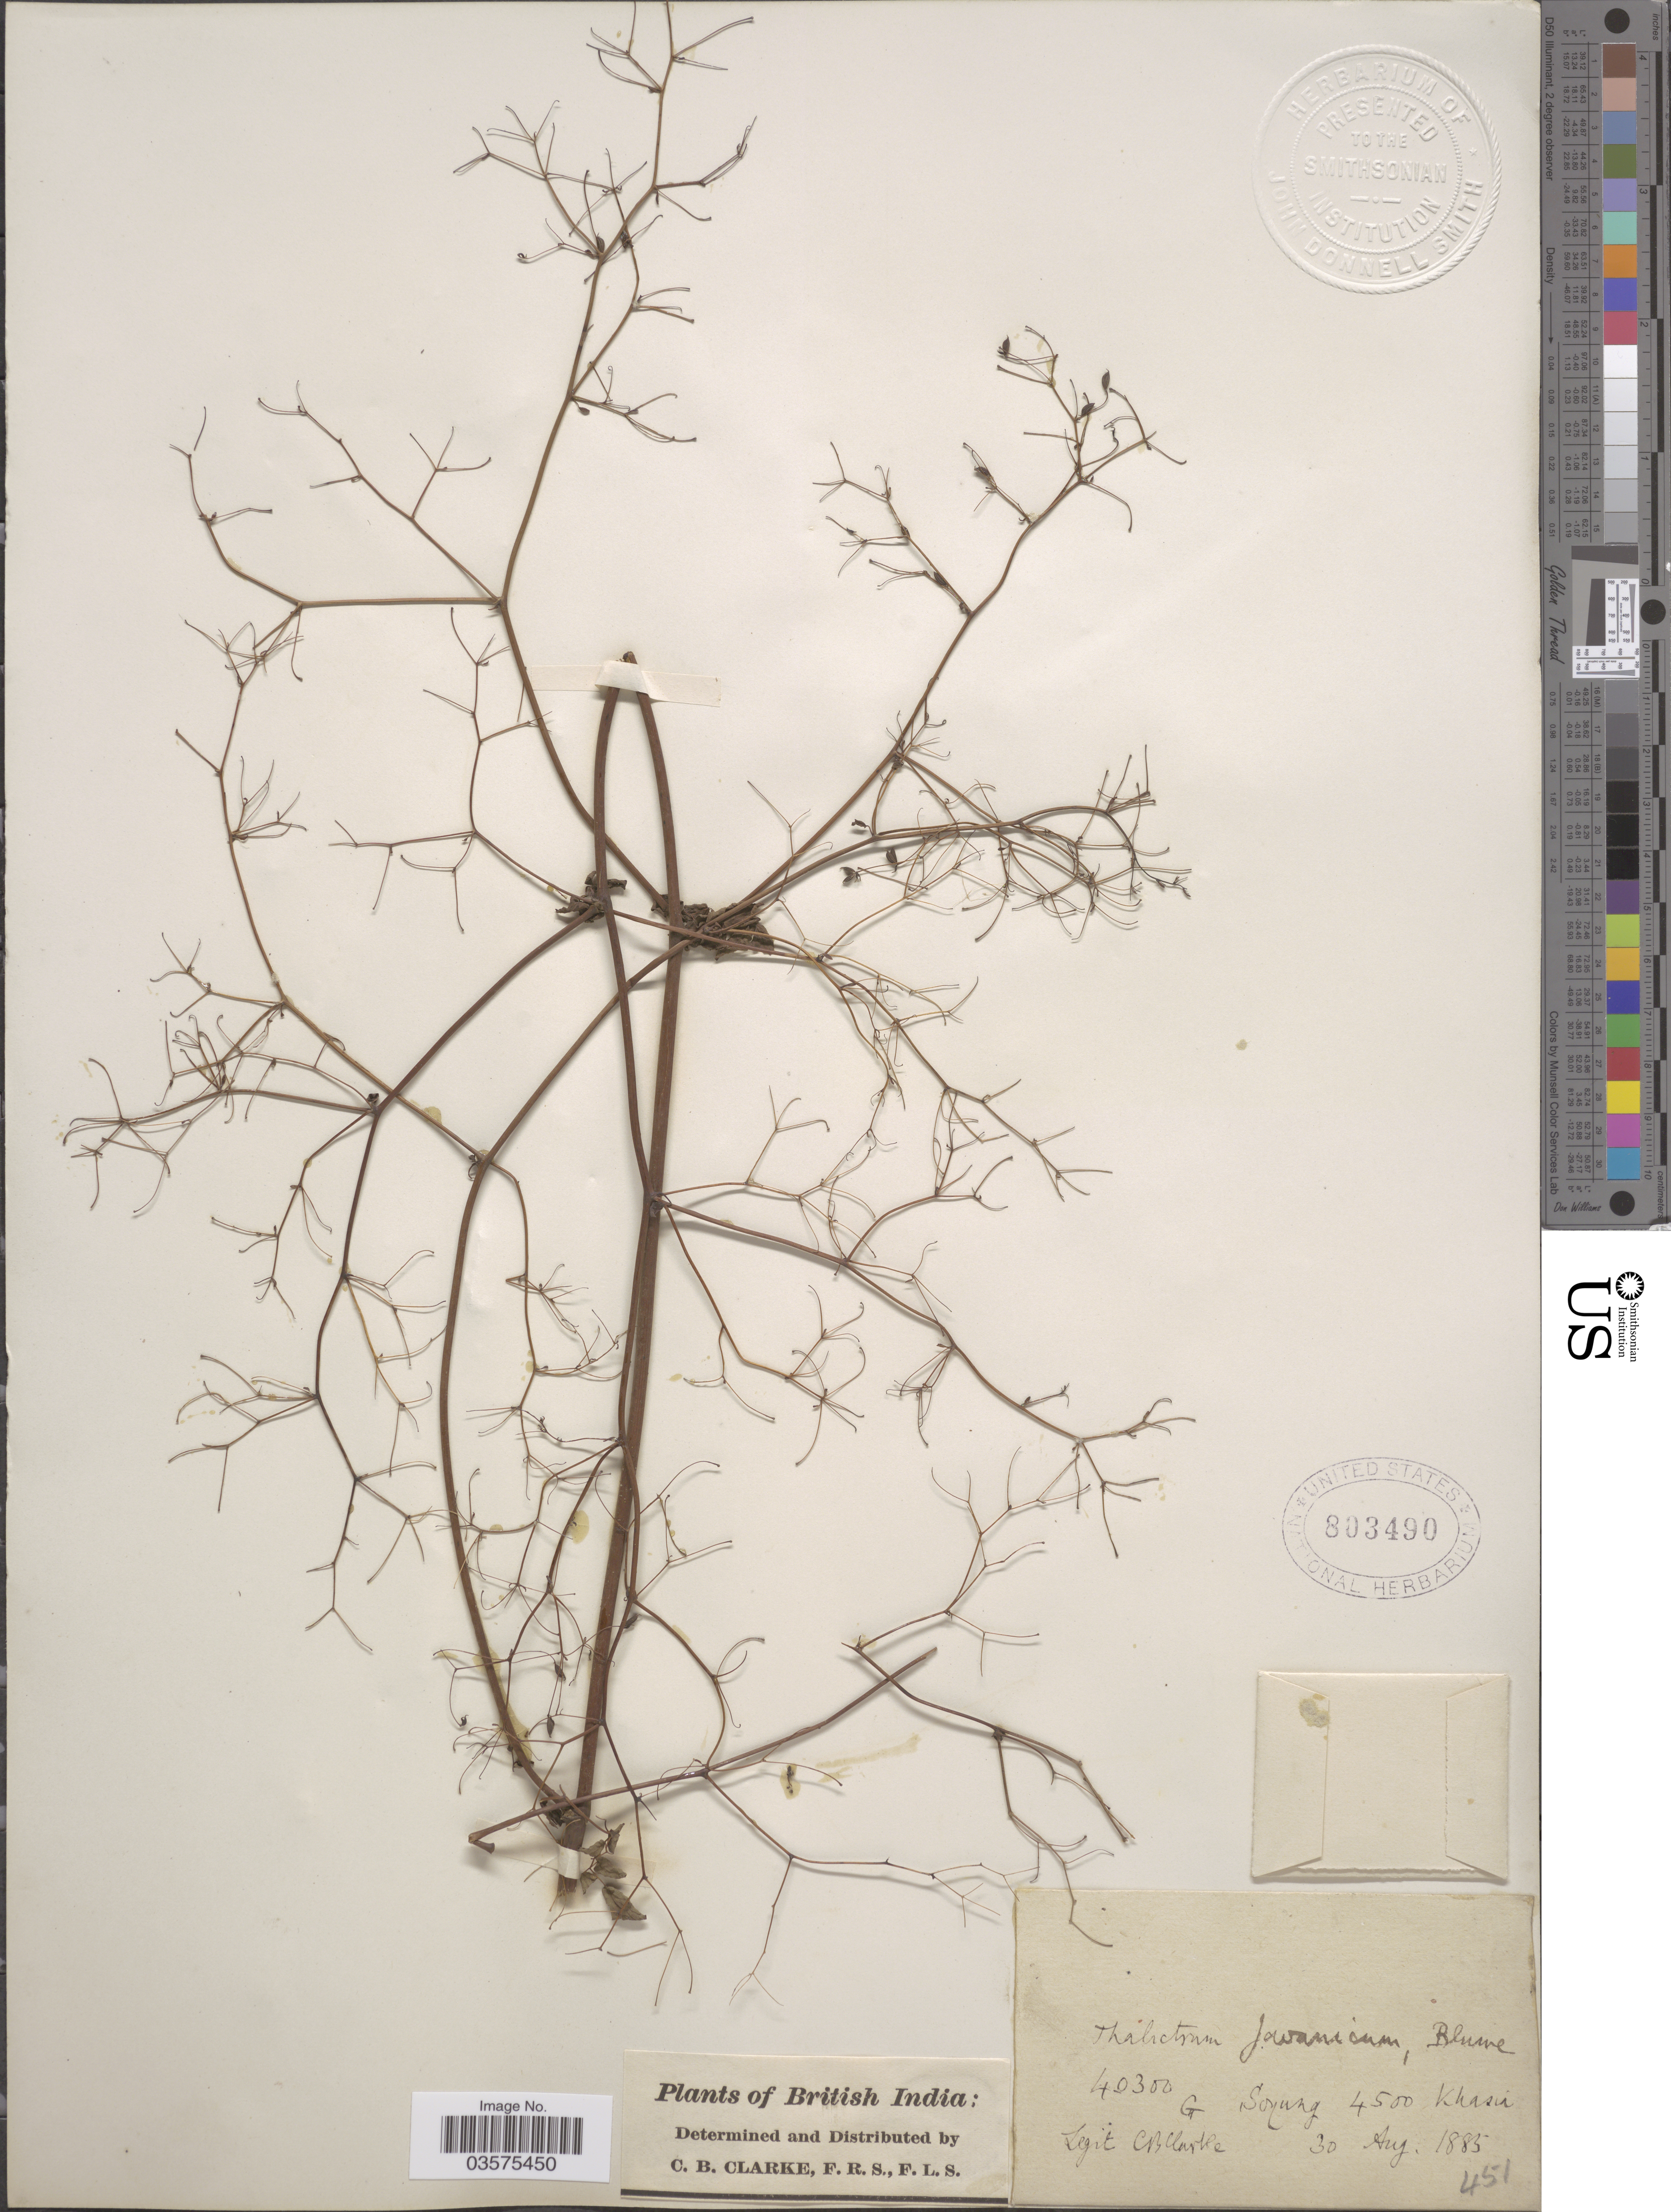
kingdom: Plantae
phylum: Tracheophyta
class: Magnoliopsida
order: Ranunculales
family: Ranunculaceae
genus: Thalictrum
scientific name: Thalictrum javanicum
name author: Blume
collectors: C. B. Clarke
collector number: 40300G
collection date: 1885-08-30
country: India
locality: British India. Soyung. Khasia.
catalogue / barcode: US 803490